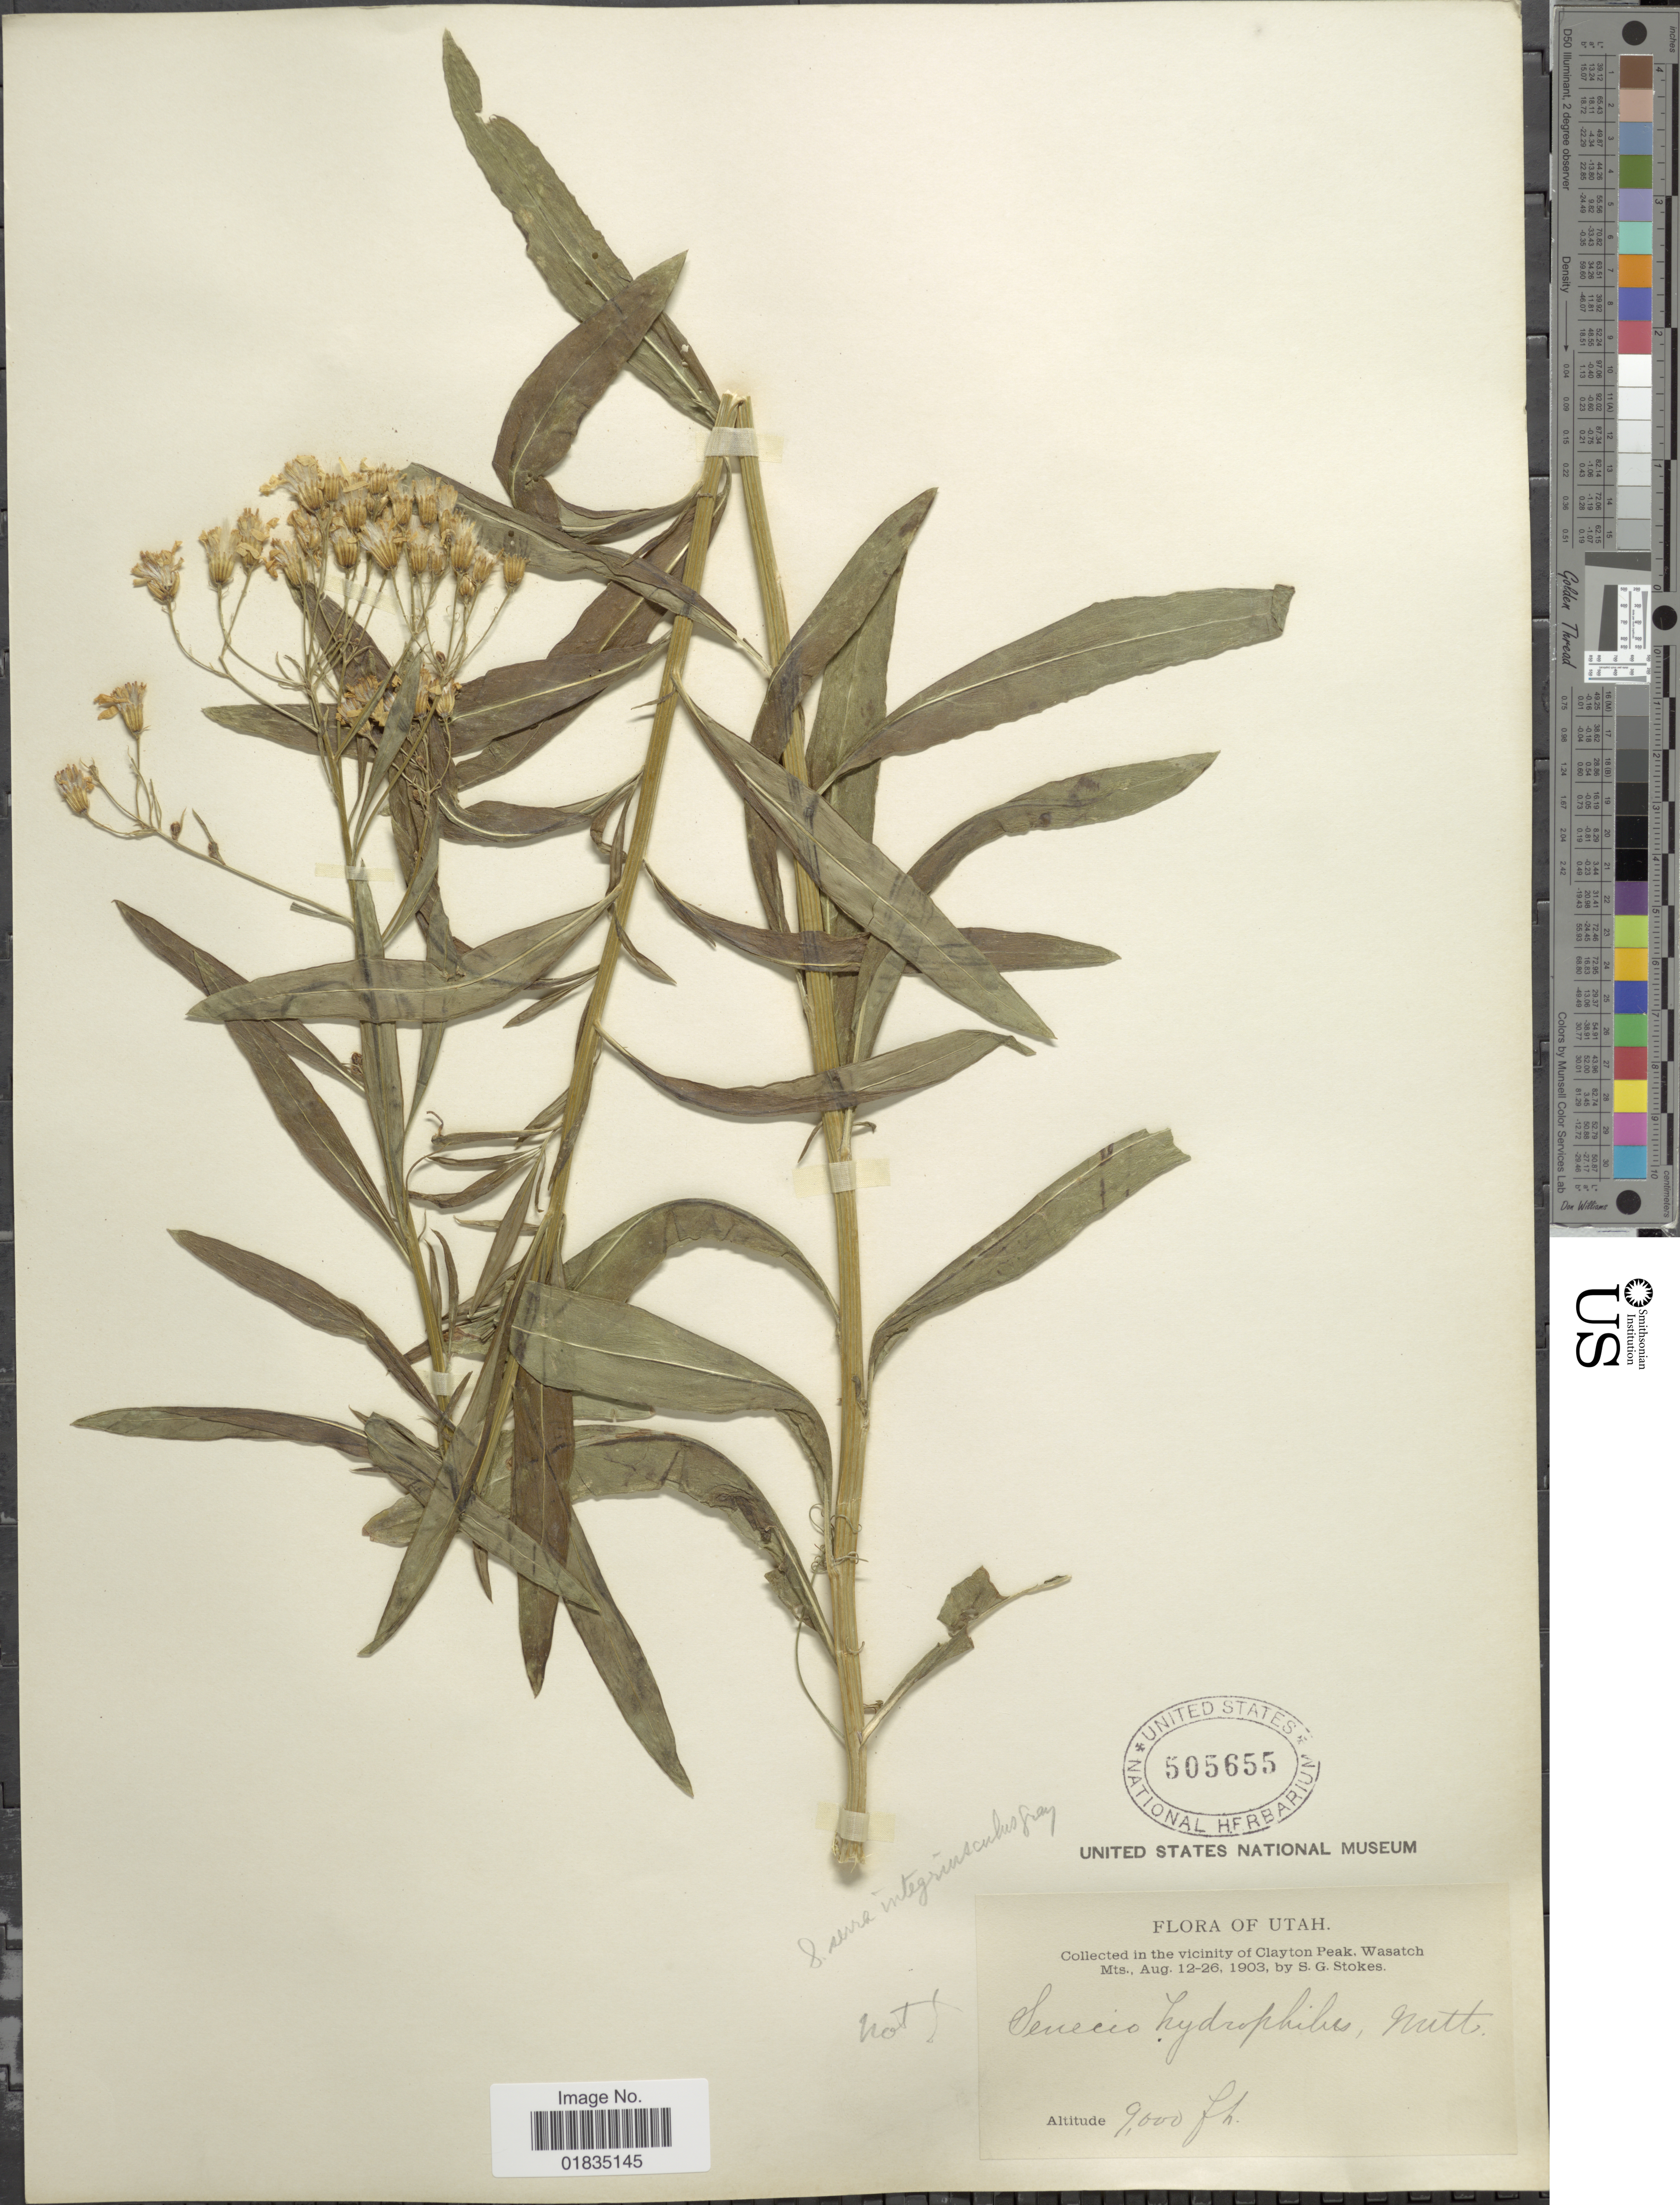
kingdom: Plantae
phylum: Tracheophyta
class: Magnoliopsida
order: Asterales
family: Asteraceae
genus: Senecio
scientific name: Senecio serra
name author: Hook.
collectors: S. G. Stokes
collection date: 1903-08-12/1903-08-26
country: United States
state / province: Utah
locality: The vicinity of Clayton Peak, Wasatch Mts.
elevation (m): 2743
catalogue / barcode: US 505655